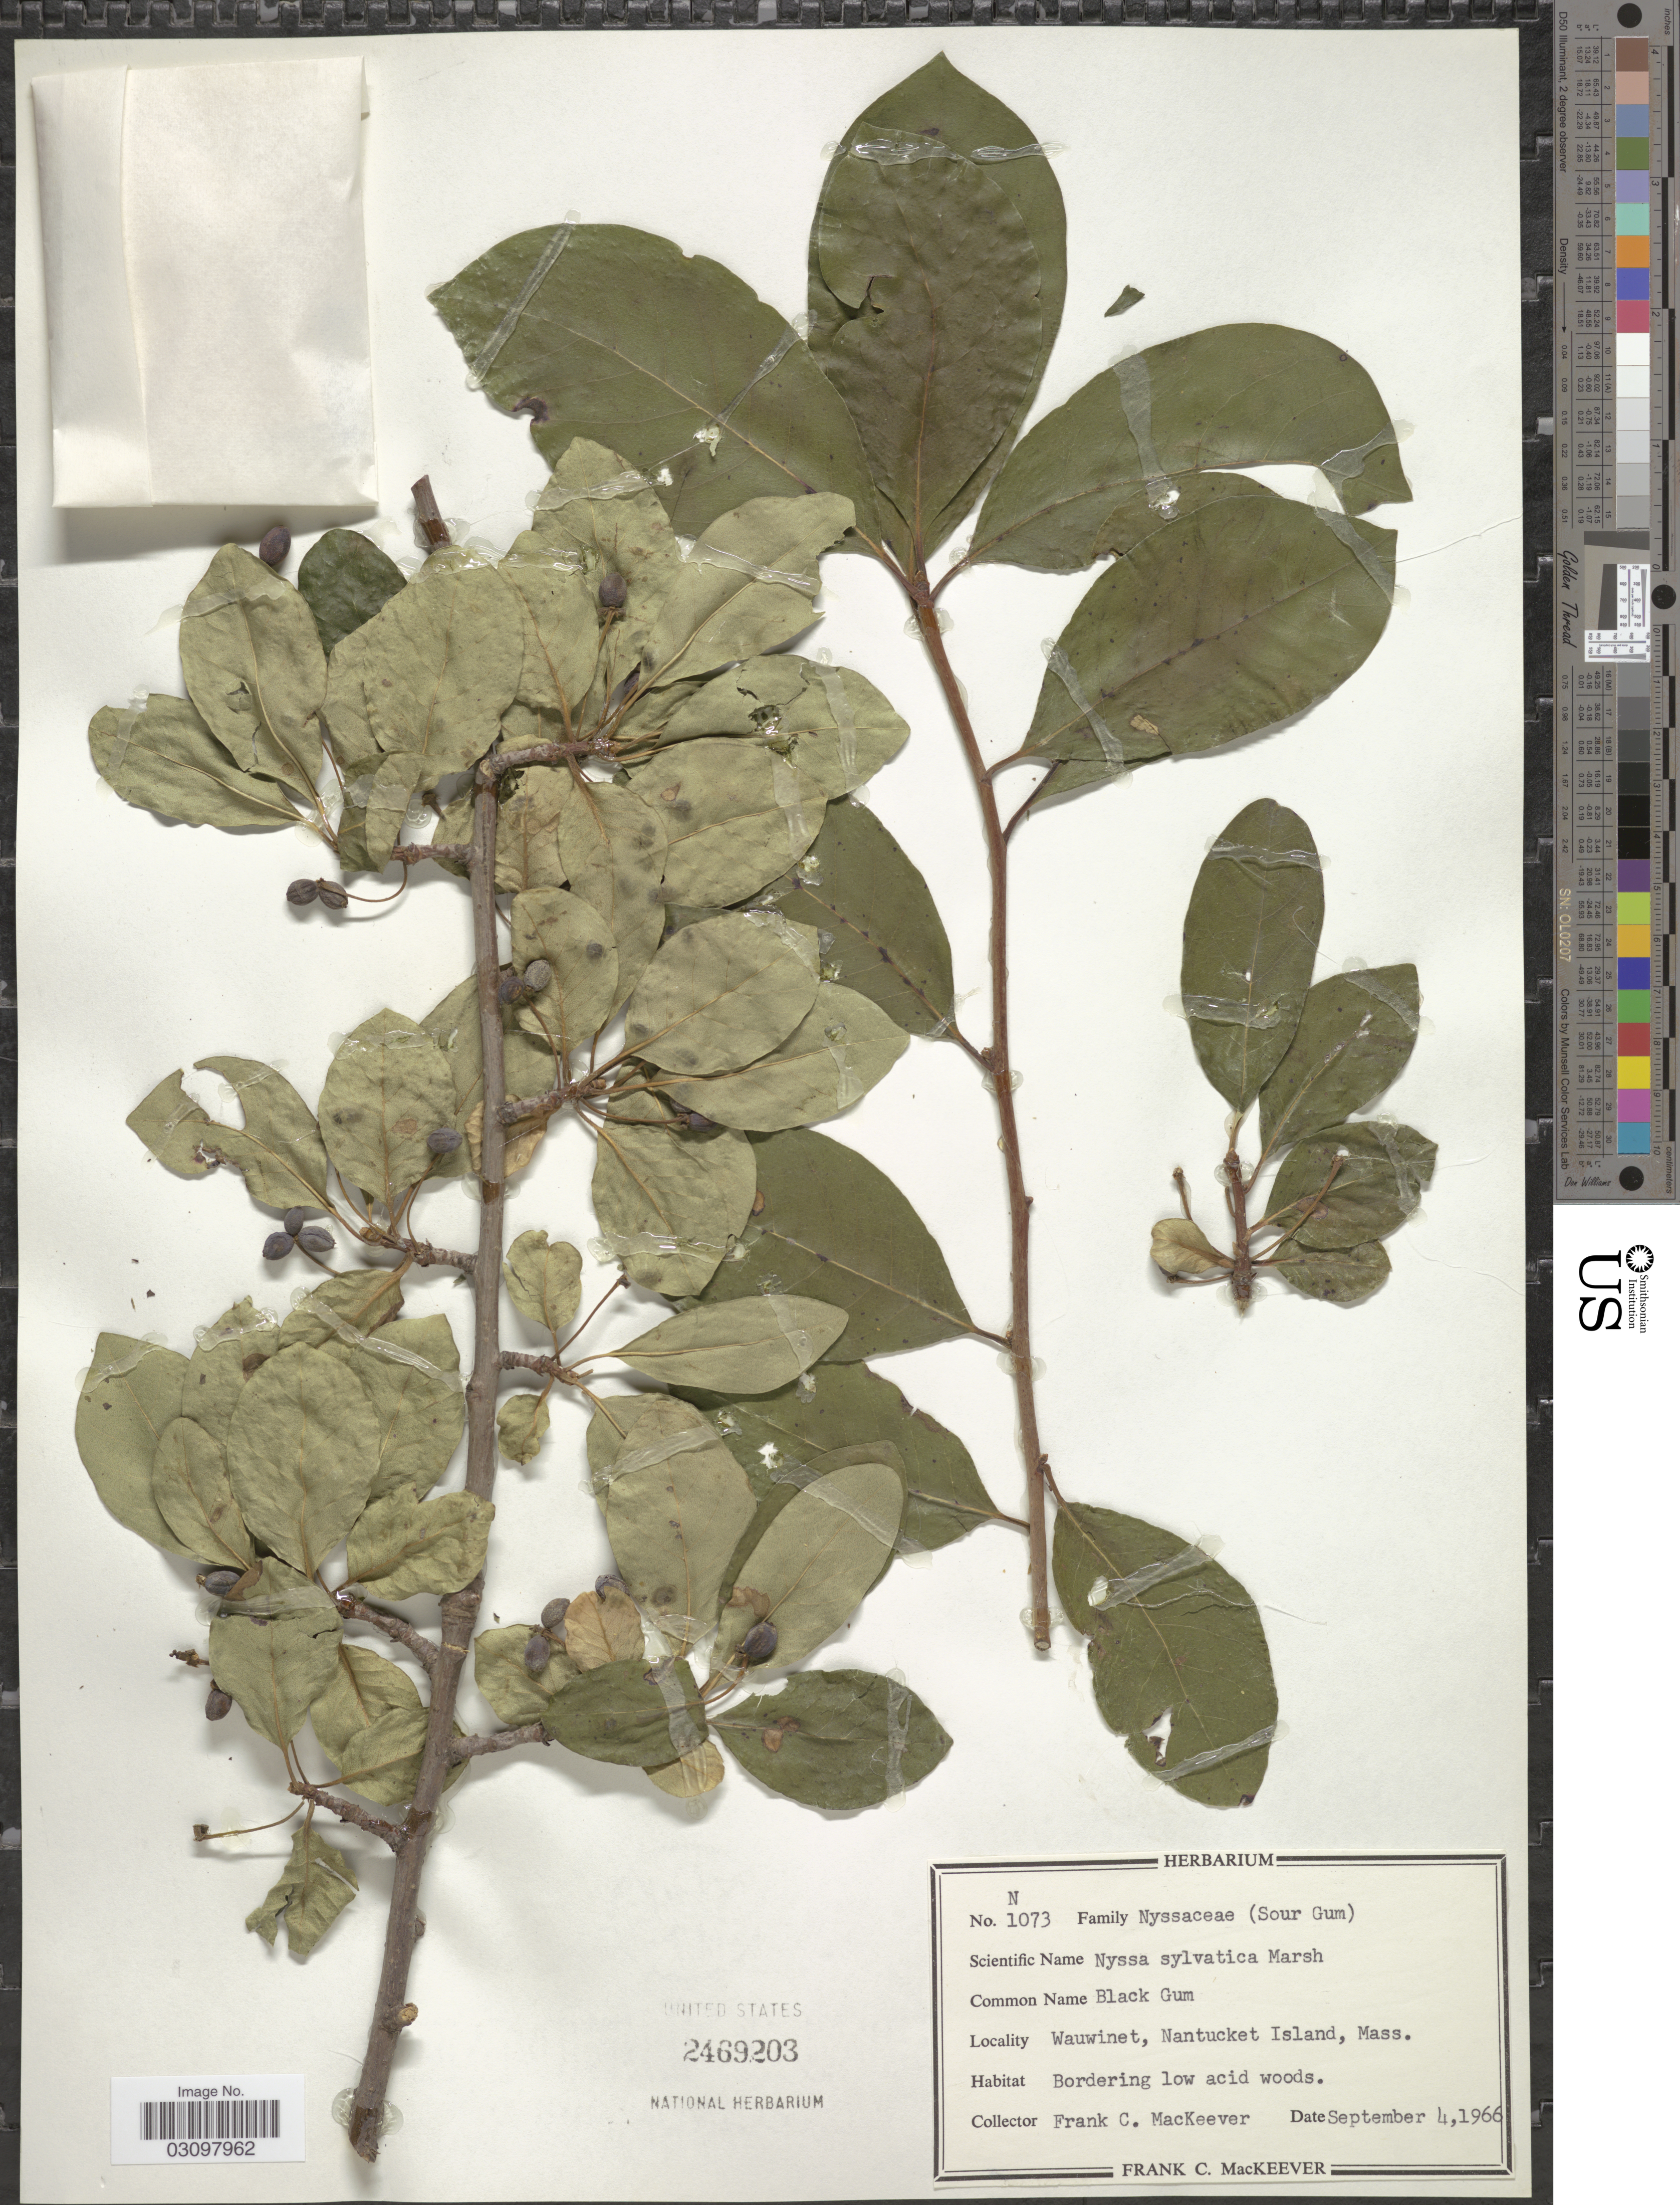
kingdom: Plantae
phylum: Tracheophyta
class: Magnoliopsida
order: Cornales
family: Nyssaceae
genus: Nyssa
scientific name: Nyssa sylvatica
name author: Marshall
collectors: F. C. MacKeever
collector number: N1073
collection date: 1966-09-04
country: United States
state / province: Massachusetts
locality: Wauwinet, Nantucket Island, Mass.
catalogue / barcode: US 2469203